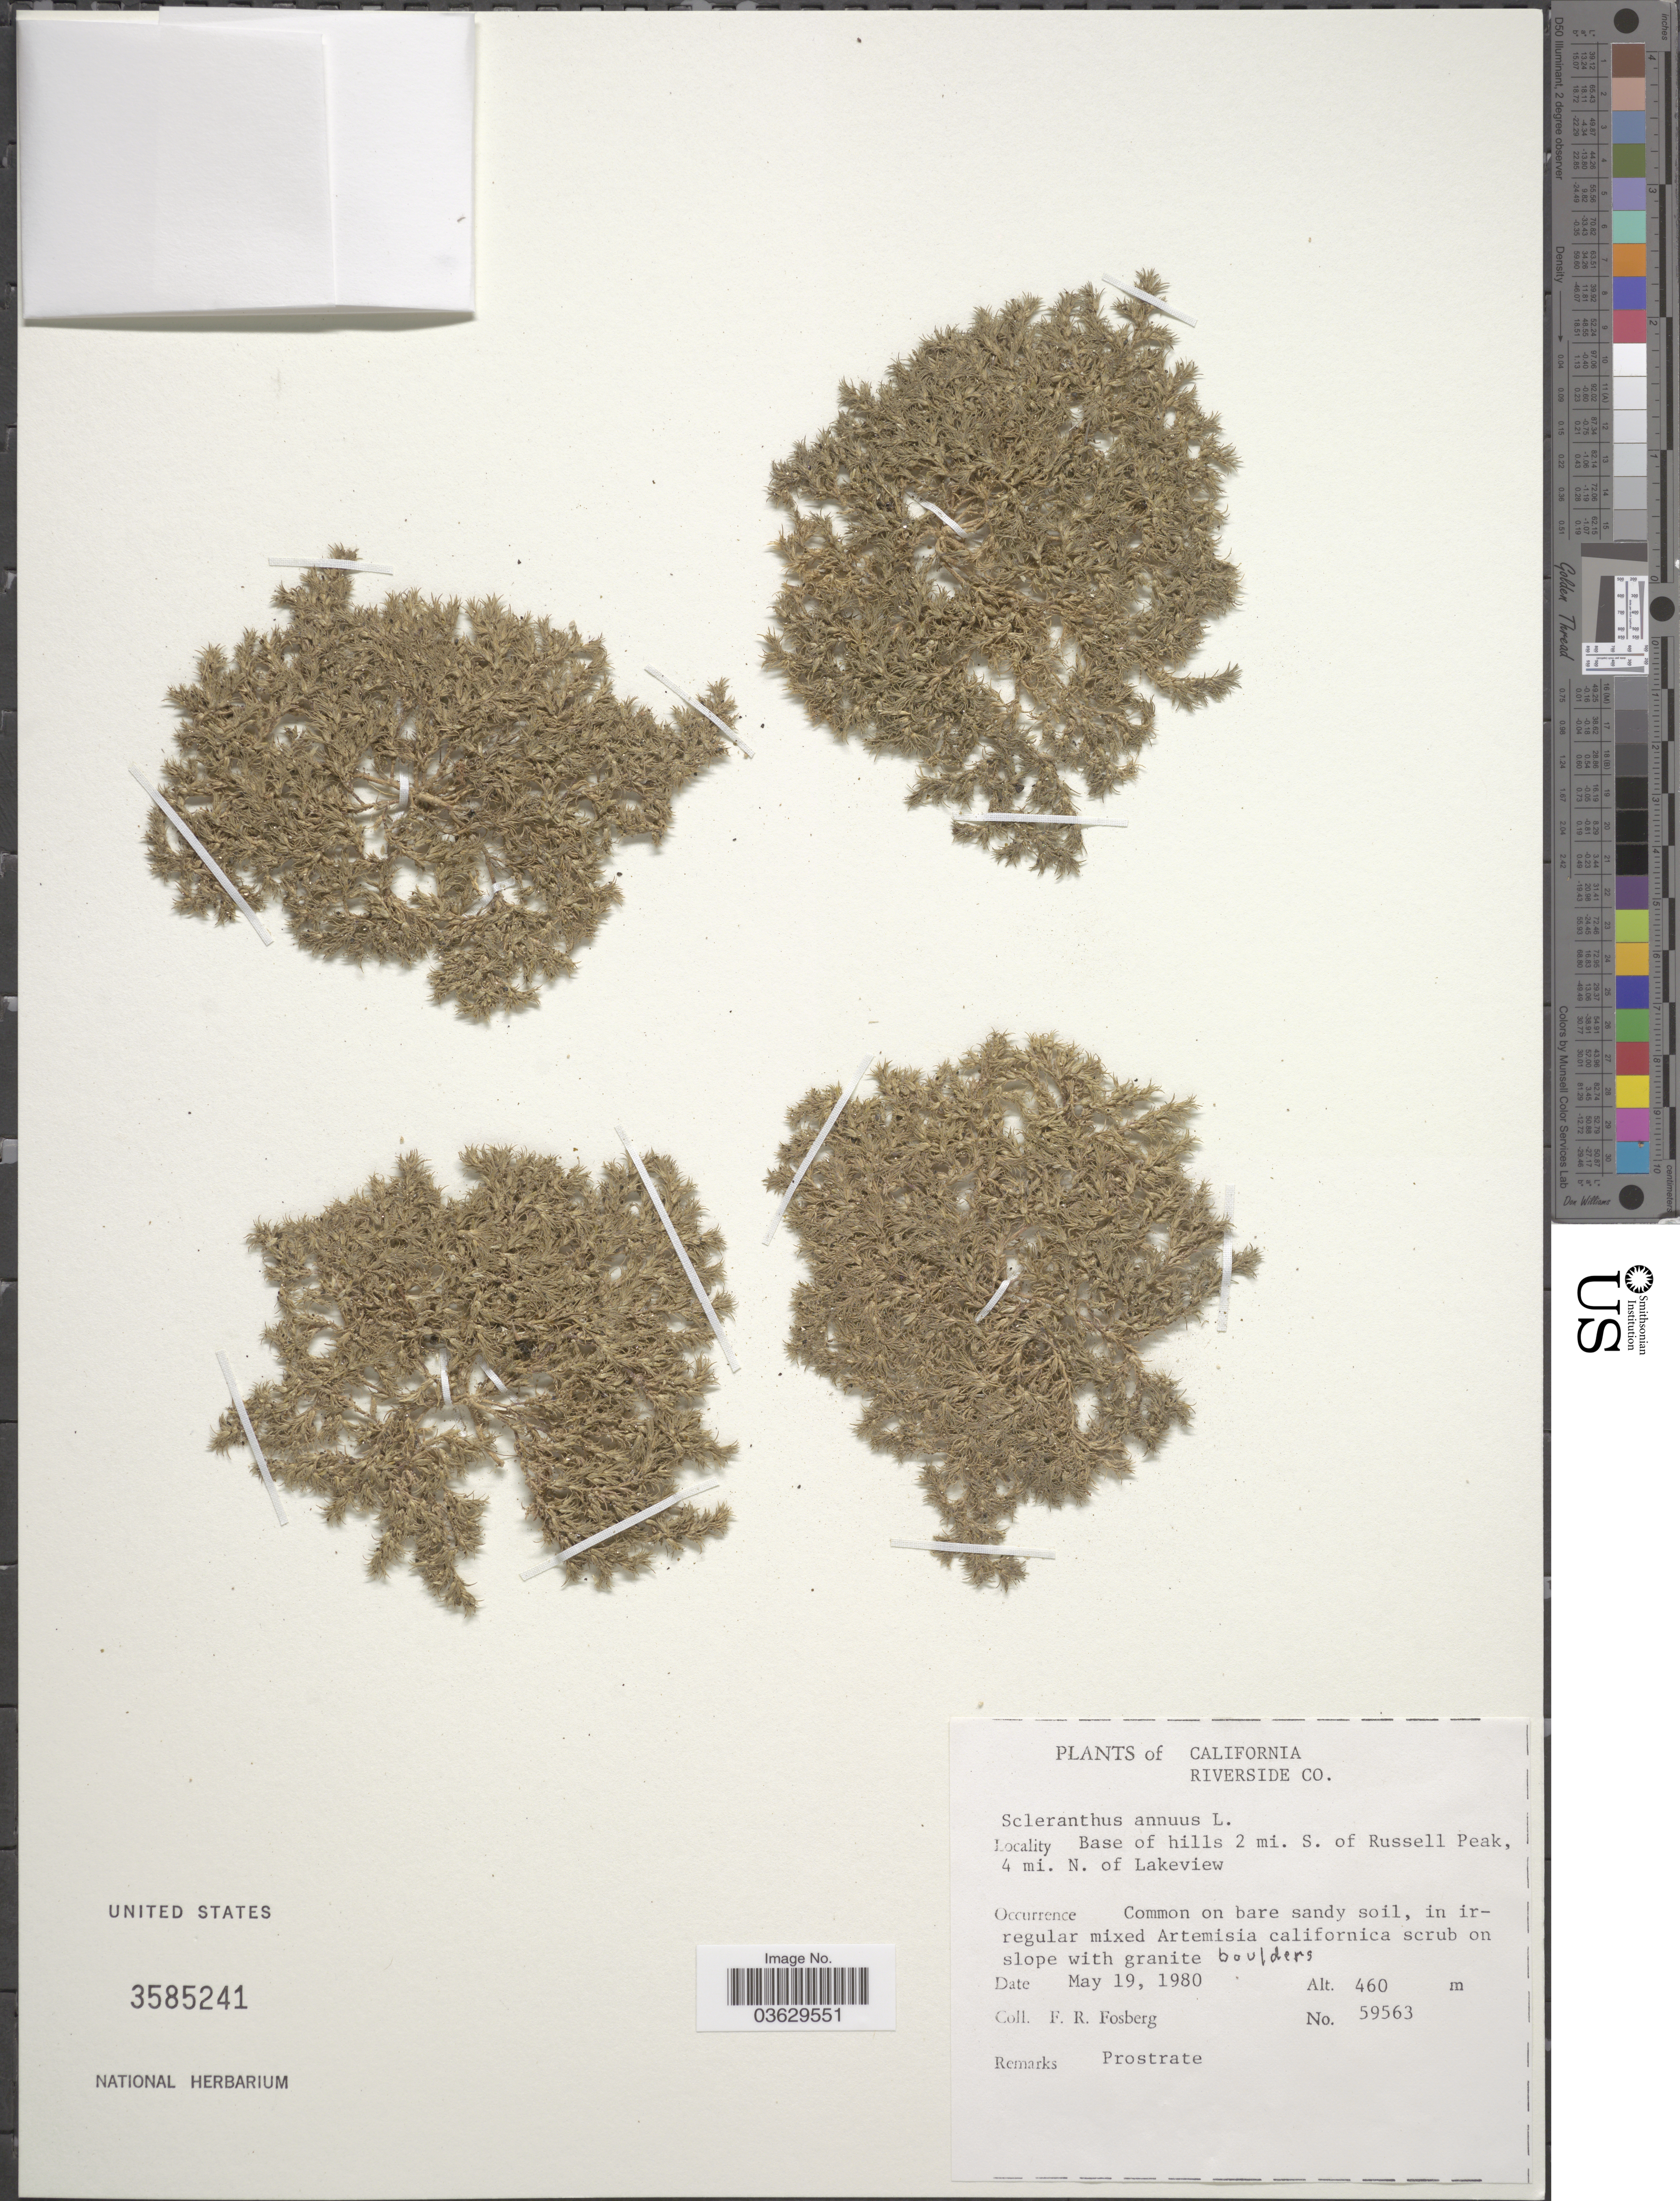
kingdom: Plantae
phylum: Tracheophyta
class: Magnoliopsida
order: Caryophyllales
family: Caryophyllaceae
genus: Scleranthus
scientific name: Scleranthus annuus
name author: L.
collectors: F. R. Fosberg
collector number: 59563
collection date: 1980-05-19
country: United States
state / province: California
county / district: Riverside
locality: Riverside Co. Base of hills 2 mi. S. of Russell Peak, 4 mi. N. of Lakeview.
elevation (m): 460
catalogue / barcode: US 3585241